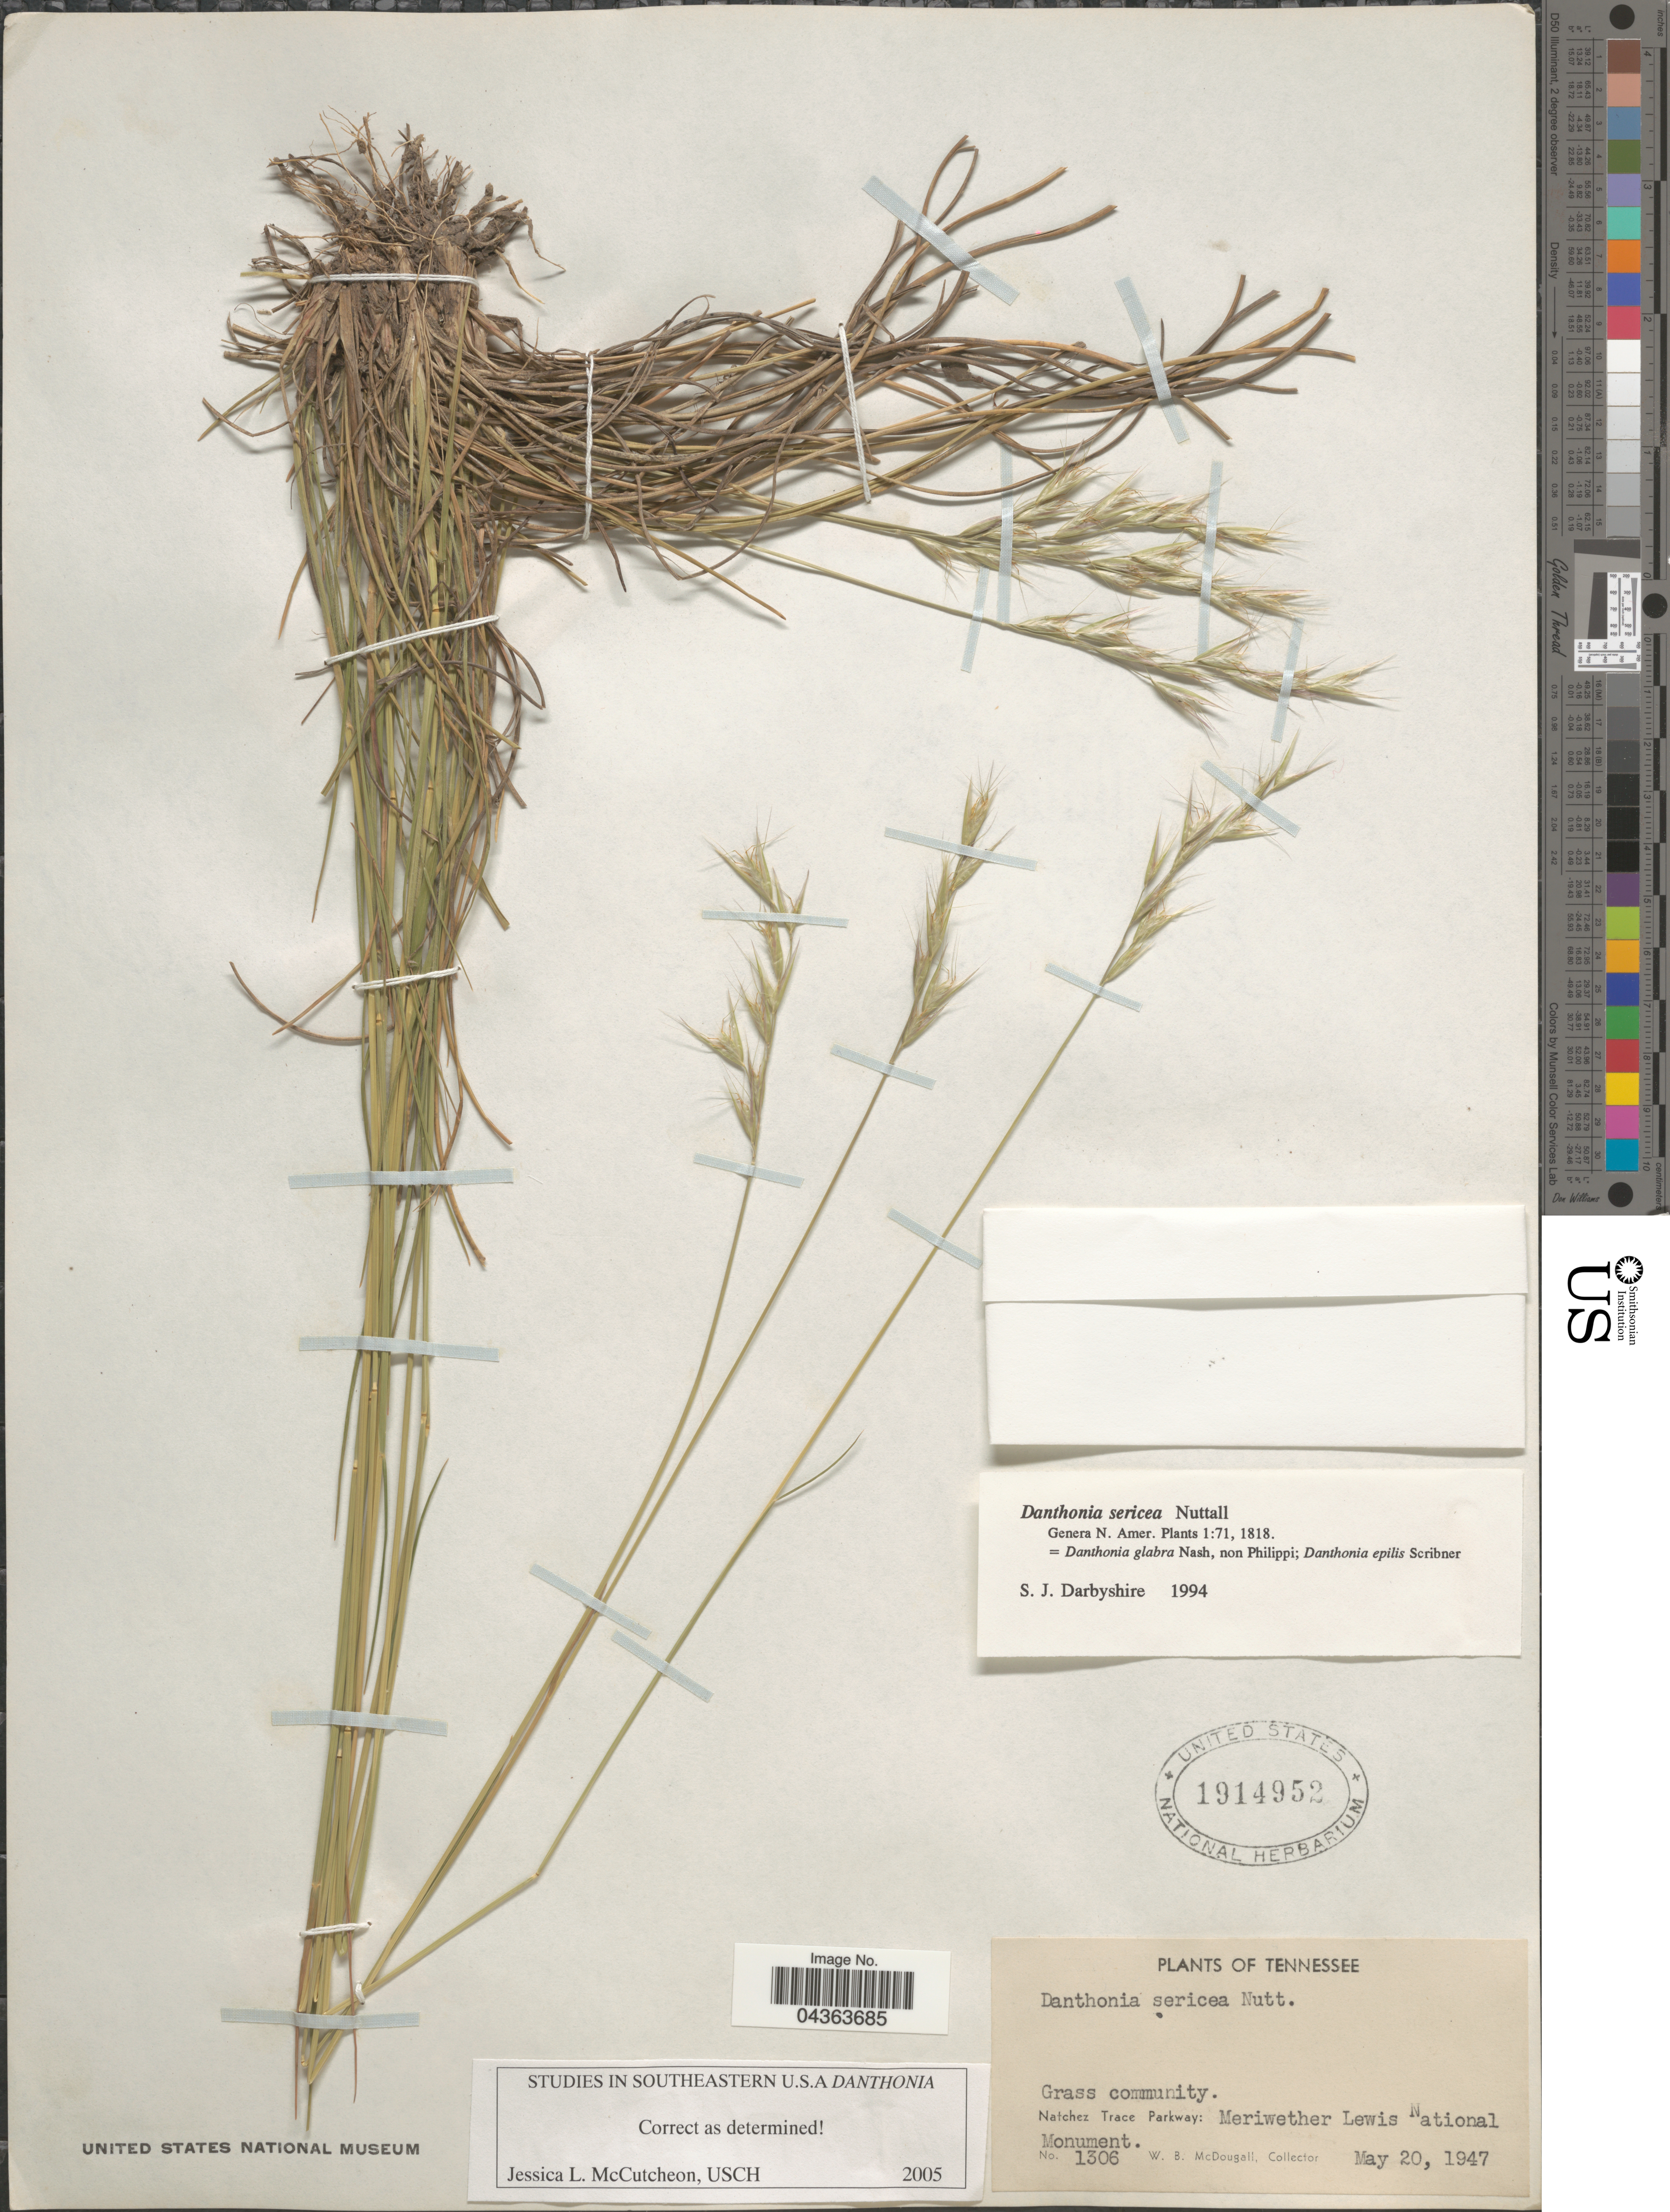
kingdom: Plantae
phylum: Tracheophyta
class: Liliopsida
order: Poales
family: Poaceae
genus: Danthonia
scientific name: Danthonia sericea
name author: Nutt.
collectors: W. B. McDougall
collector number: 1306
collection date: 1947-05-20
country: United States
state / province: Tennessee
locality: Grass community. Natchez Trace Parkway: Meriwether Lewis National Monument.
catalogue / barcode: US 1914952